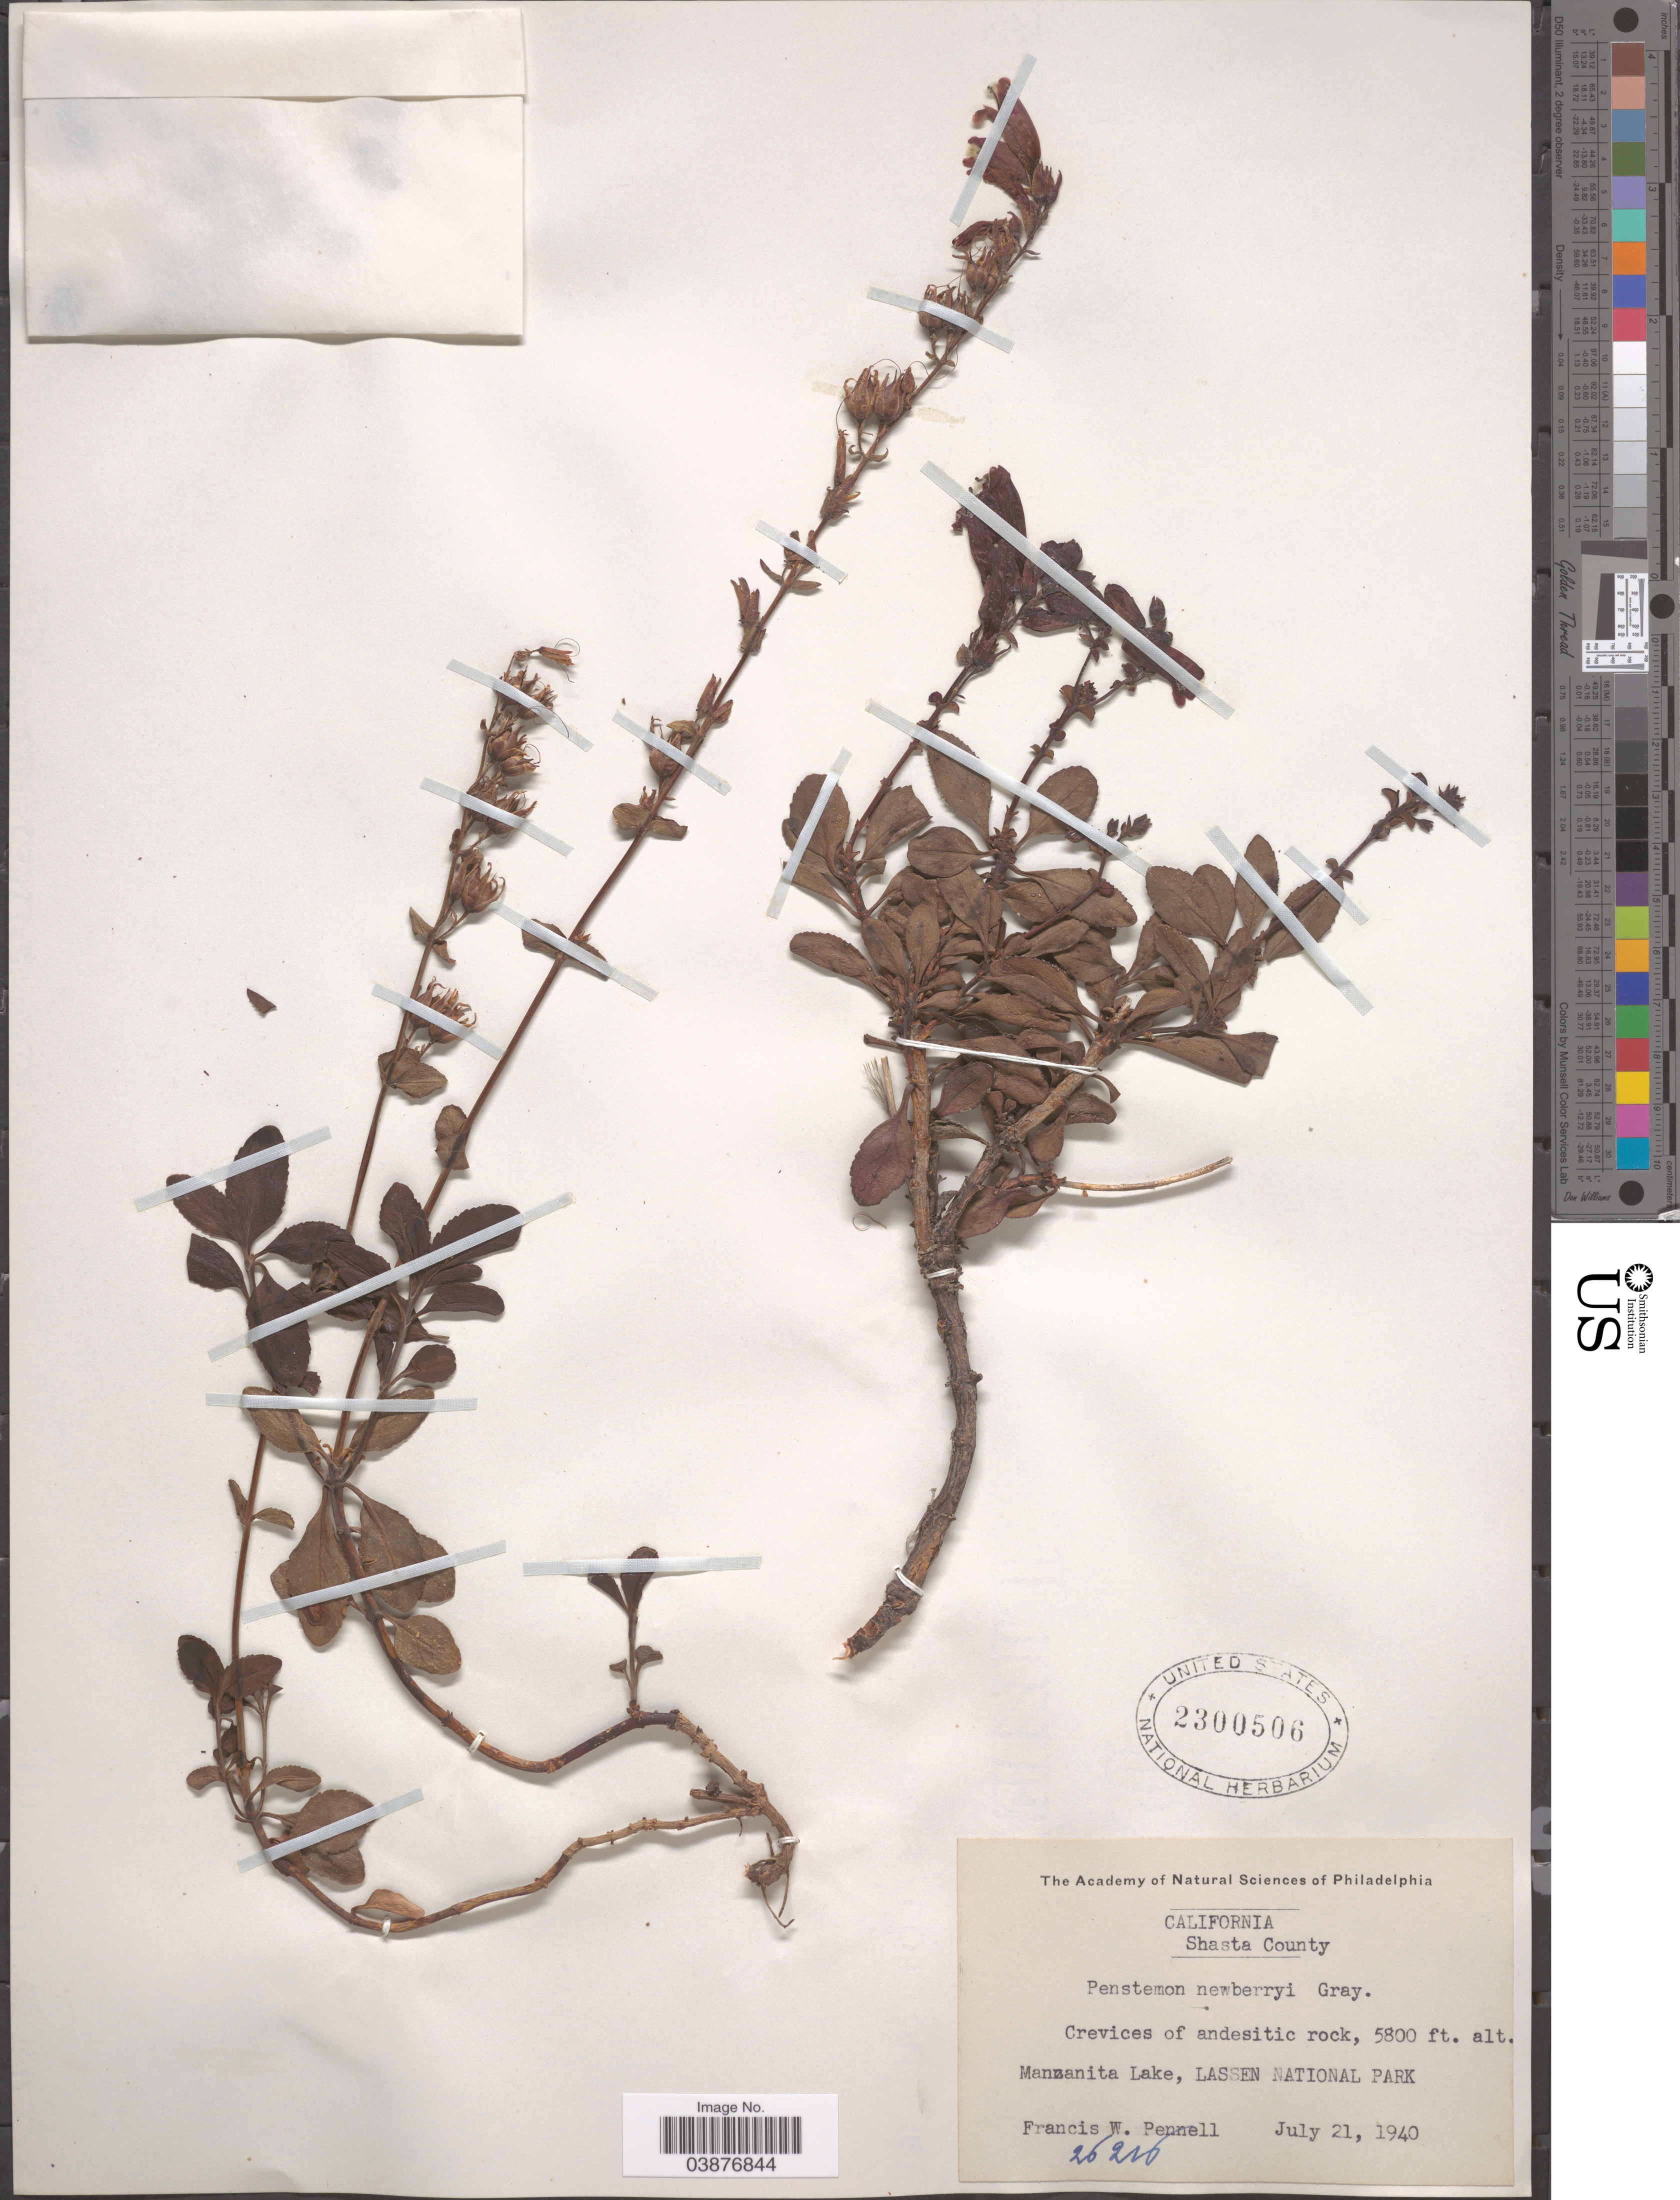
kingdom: Plantae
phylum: Tracheophyta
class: Magnoliopsida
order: Lamiales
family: Plantaginaceae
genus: Penstemon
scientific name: Penstemon newberryi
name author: A. Gray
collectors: F. W. Pennell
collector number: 26216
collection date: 1940-07-21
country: United States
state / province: California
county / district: Shasta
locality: Shasta County. Manzanita Lake, Lassen National Park.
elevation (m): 1768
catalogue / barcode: US 2300506